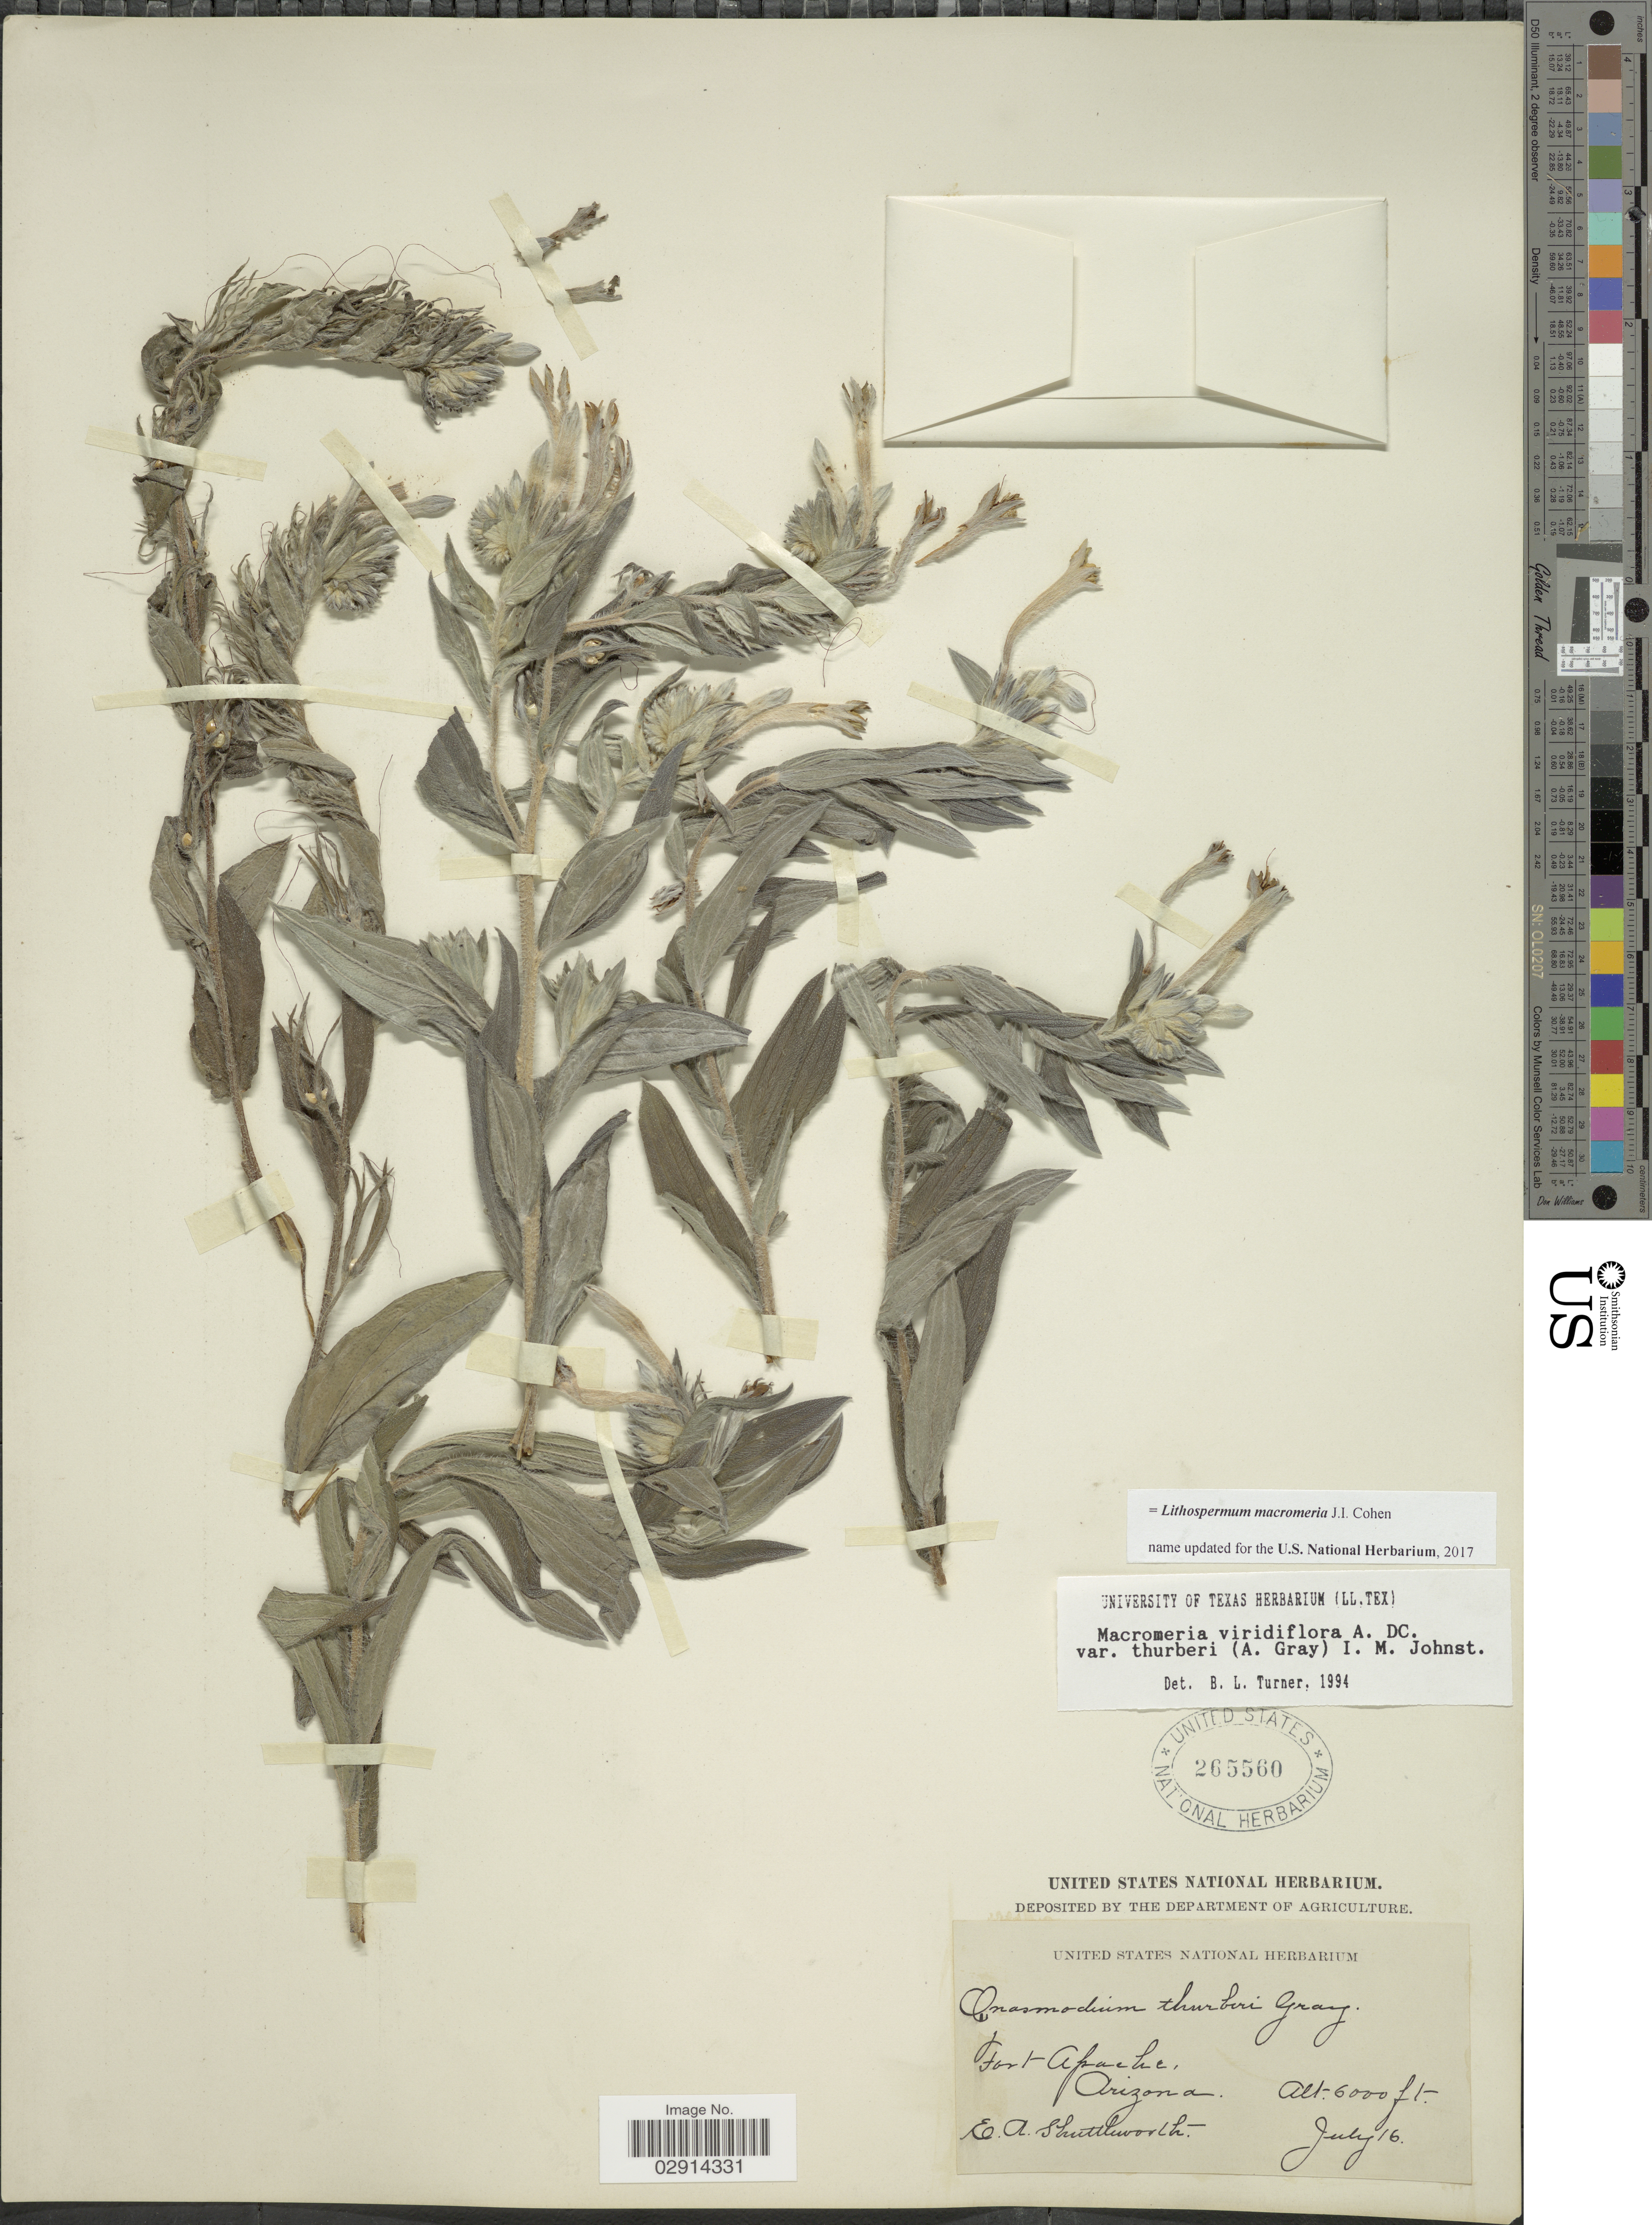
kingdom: Plantae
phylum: Tracheophyta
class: Magnoliopsida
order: Boraginales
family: Boraginaceae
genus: Lithospermum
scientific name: Lithospermum macromeria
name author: Cohen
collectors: E. Shuttleworth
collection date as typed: Transcribed d/m/y: /7/16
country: United States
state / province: Arizona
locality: Fort Apache.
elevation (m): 1829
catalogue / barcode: US 265560